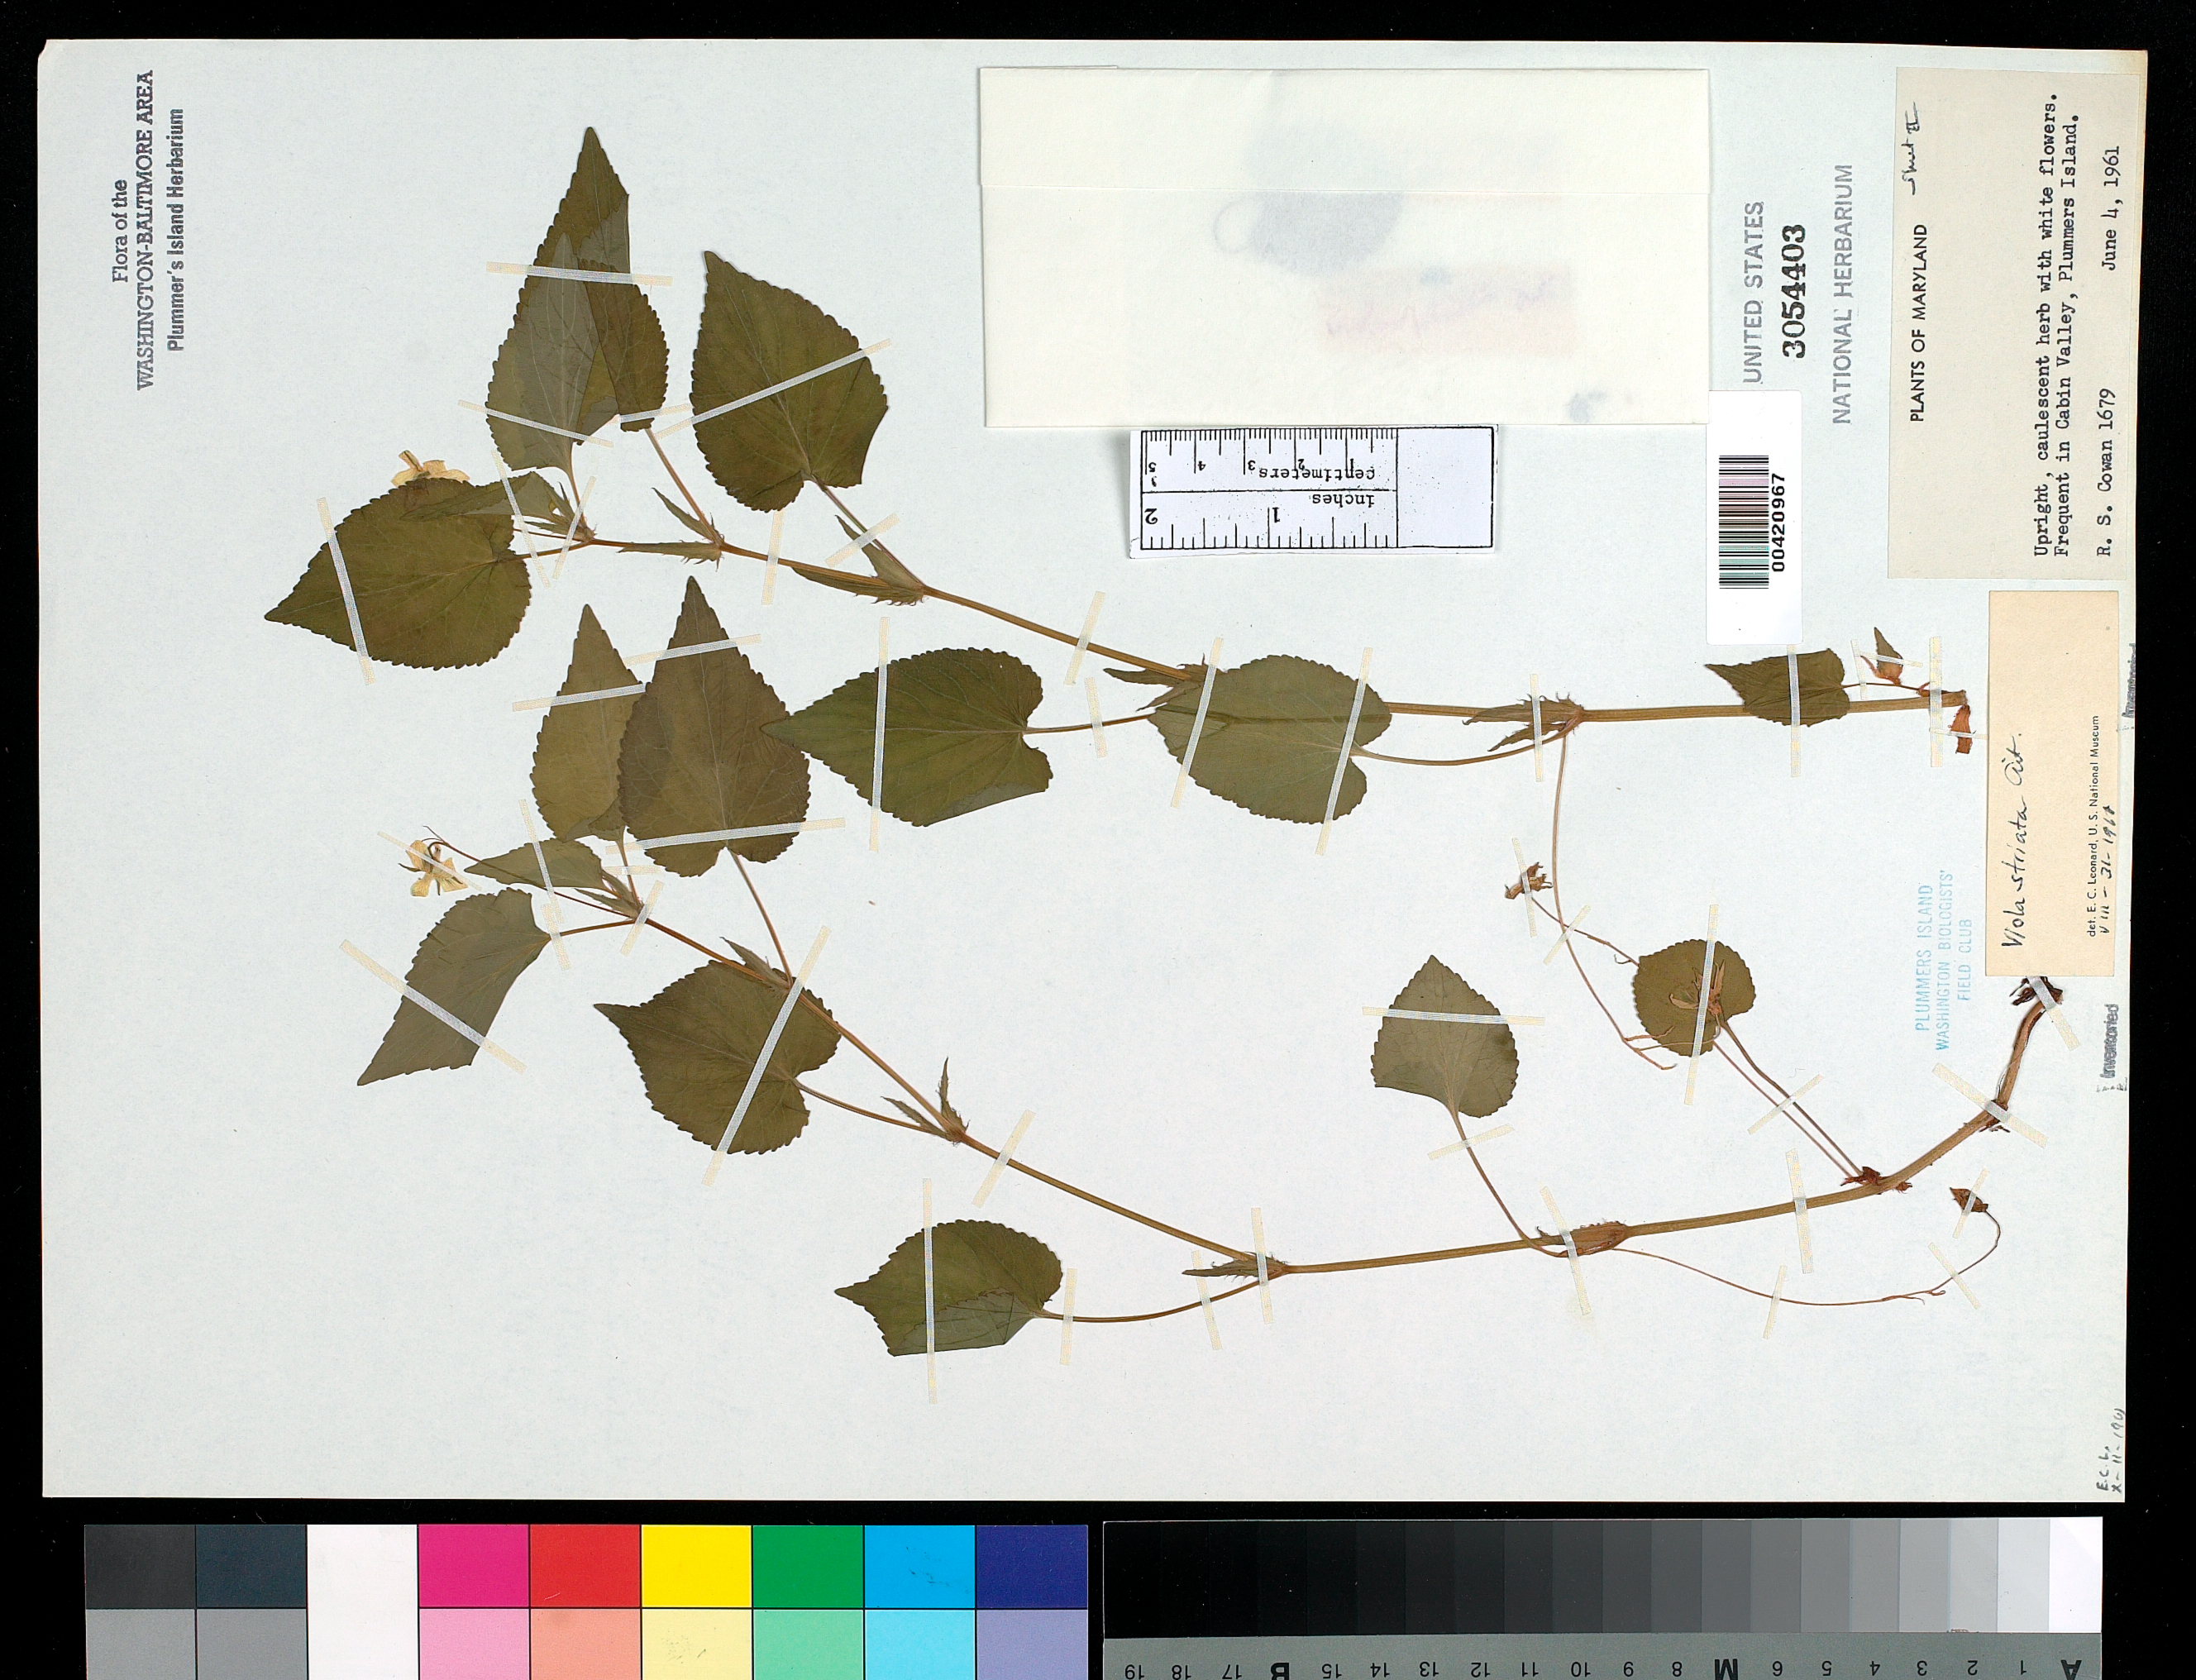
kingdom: Plantae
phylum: Tracheophyta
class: Magnoliopsida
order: Malpighiales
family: Violaceae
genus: Viola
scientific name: Viola striata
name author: Aiton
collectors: R. S. Cowan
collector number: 1679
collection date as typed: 04 Jun 1961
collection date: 1961-06-04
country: United States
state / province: Maryland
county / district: Montgomery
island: Plummers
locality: Plummer's Island, in Cabin Valley C. & O. Canal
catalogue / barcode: US 3054403